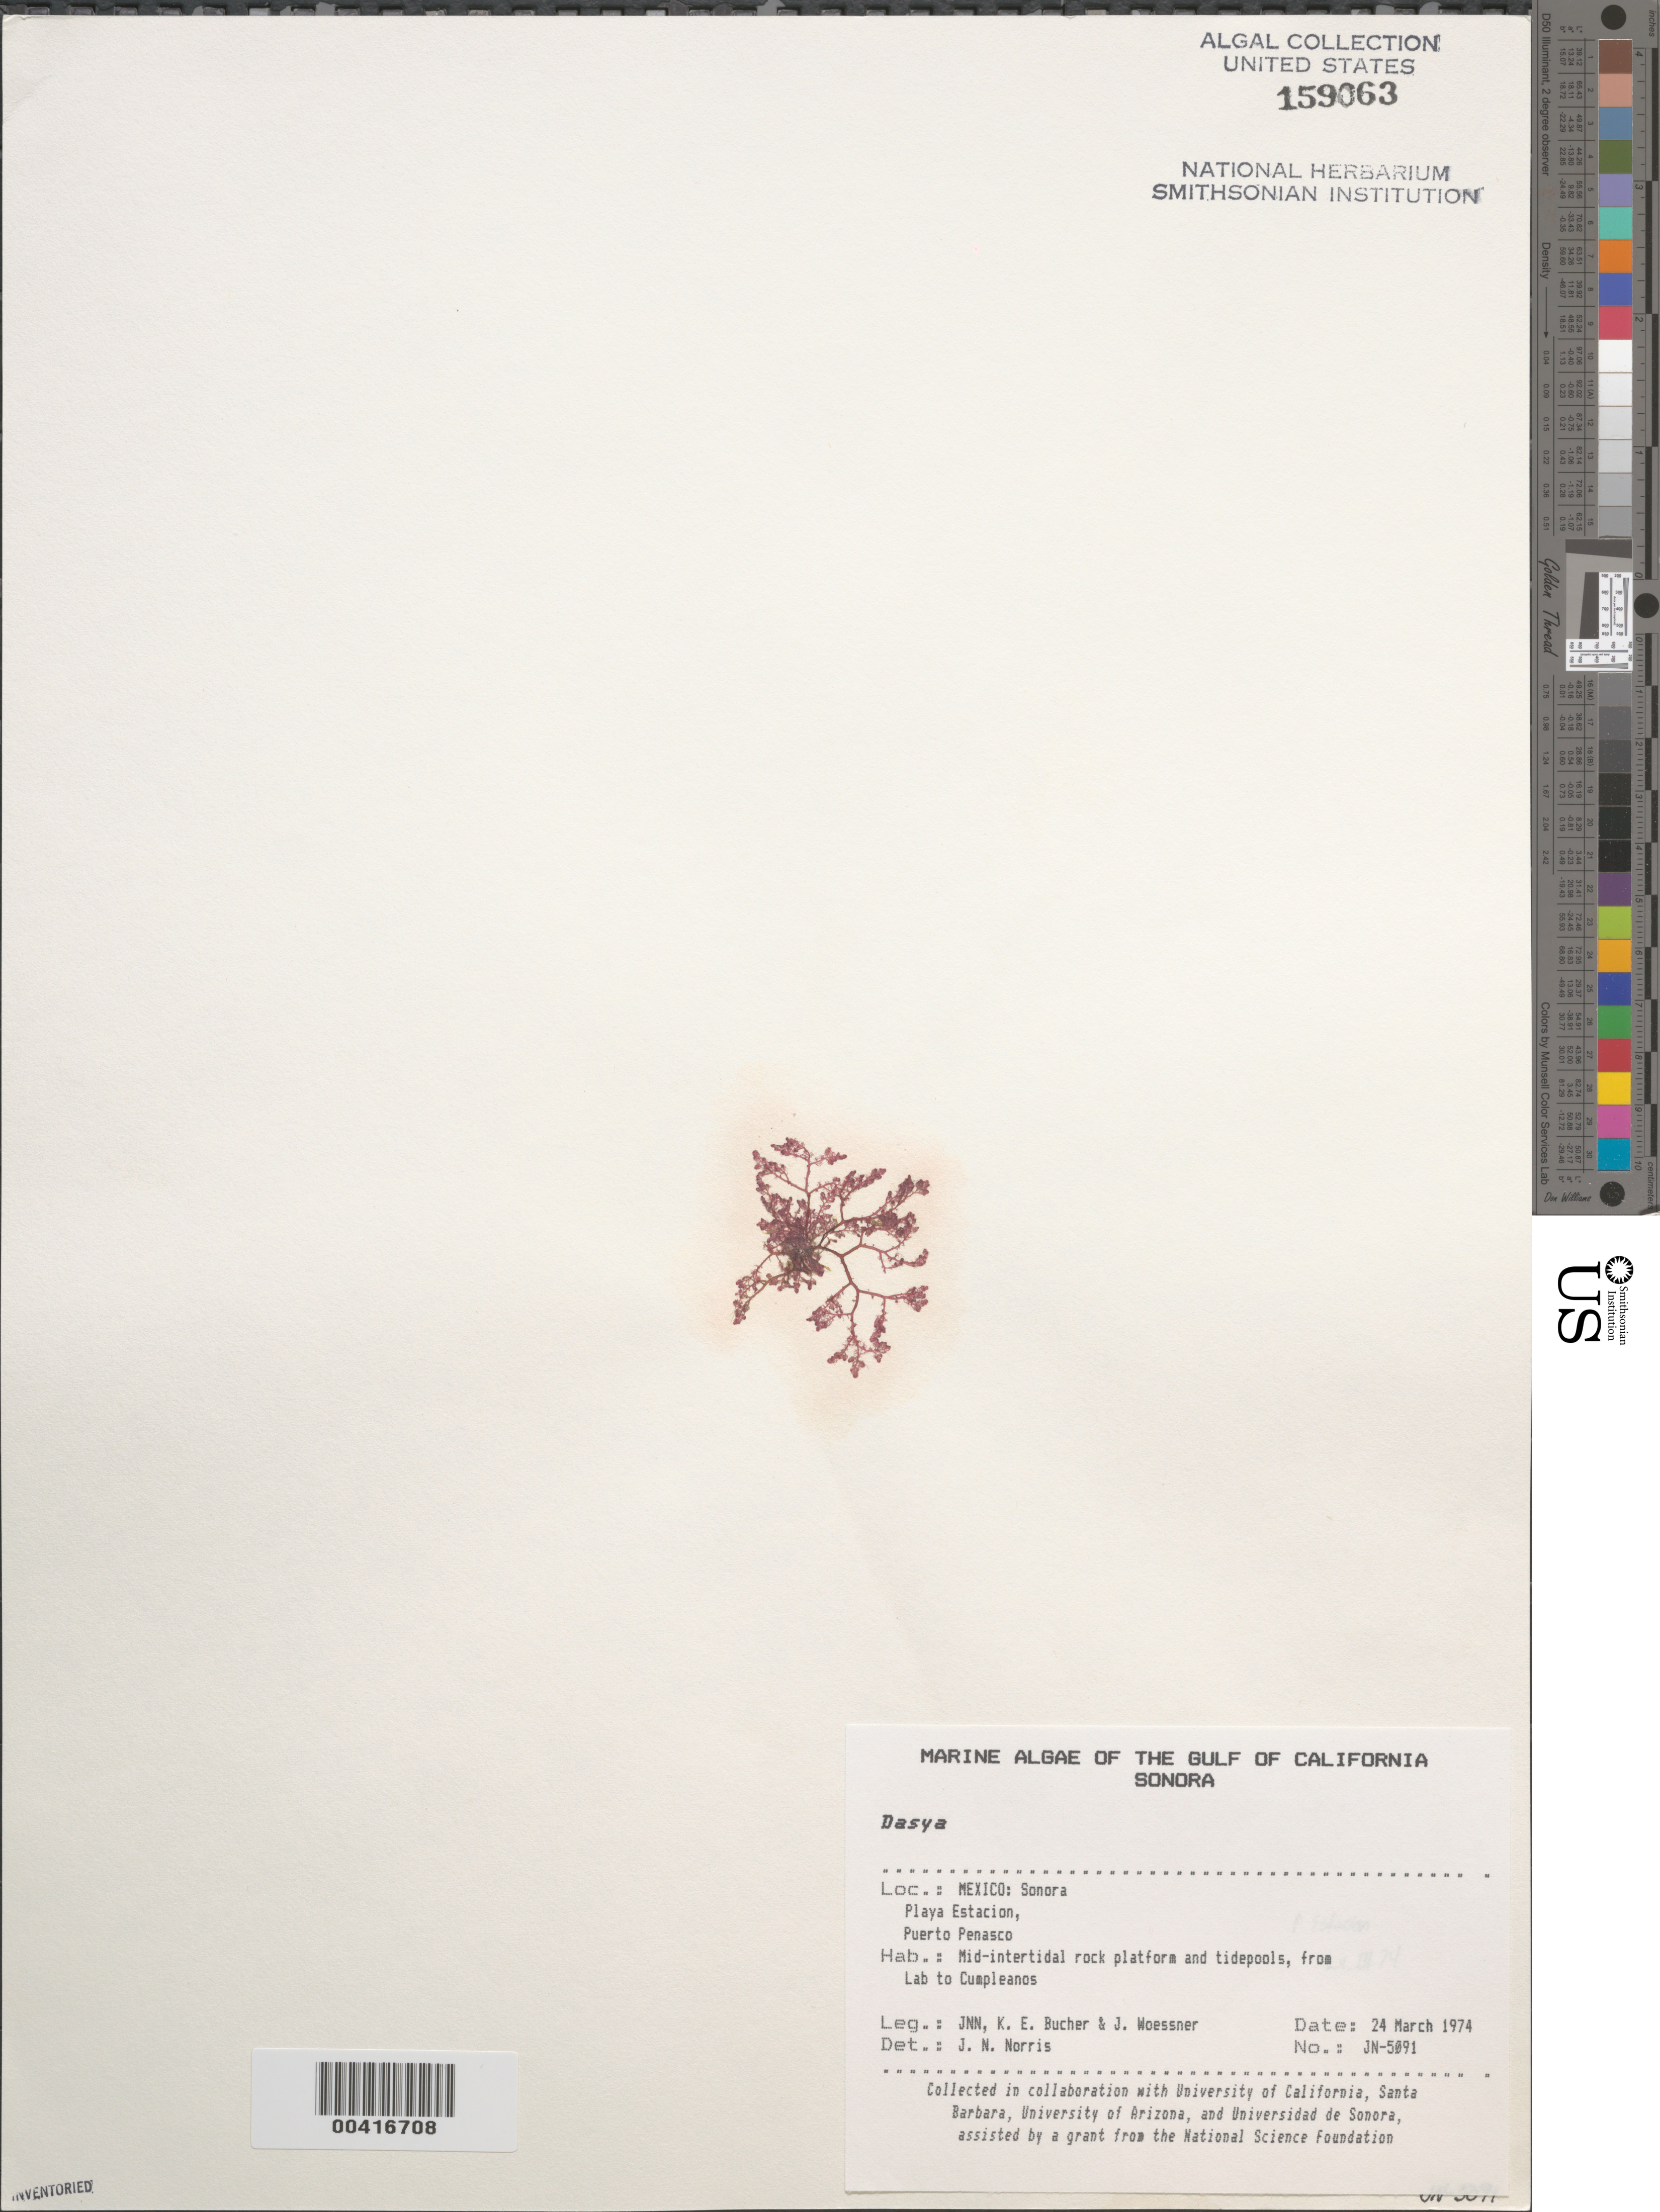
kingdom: Plantae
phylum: Rhodophyta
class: Florideophyceae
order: Ceramiales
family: Dasyaceae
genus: Dasya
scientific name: Dasya sp.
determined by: Norris, James N.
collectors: J. N. Norris, K. E. Bucher & J. Woessner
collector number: JN-5091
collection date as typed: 24 Mar 1974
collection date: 1974-03-24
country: Mexico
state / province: Sonora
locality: Playa Estacion, Puerto Penasco, from Laboratorio de Biologia Marina to Cumpleanos Tide Pool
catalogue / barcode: US 159063